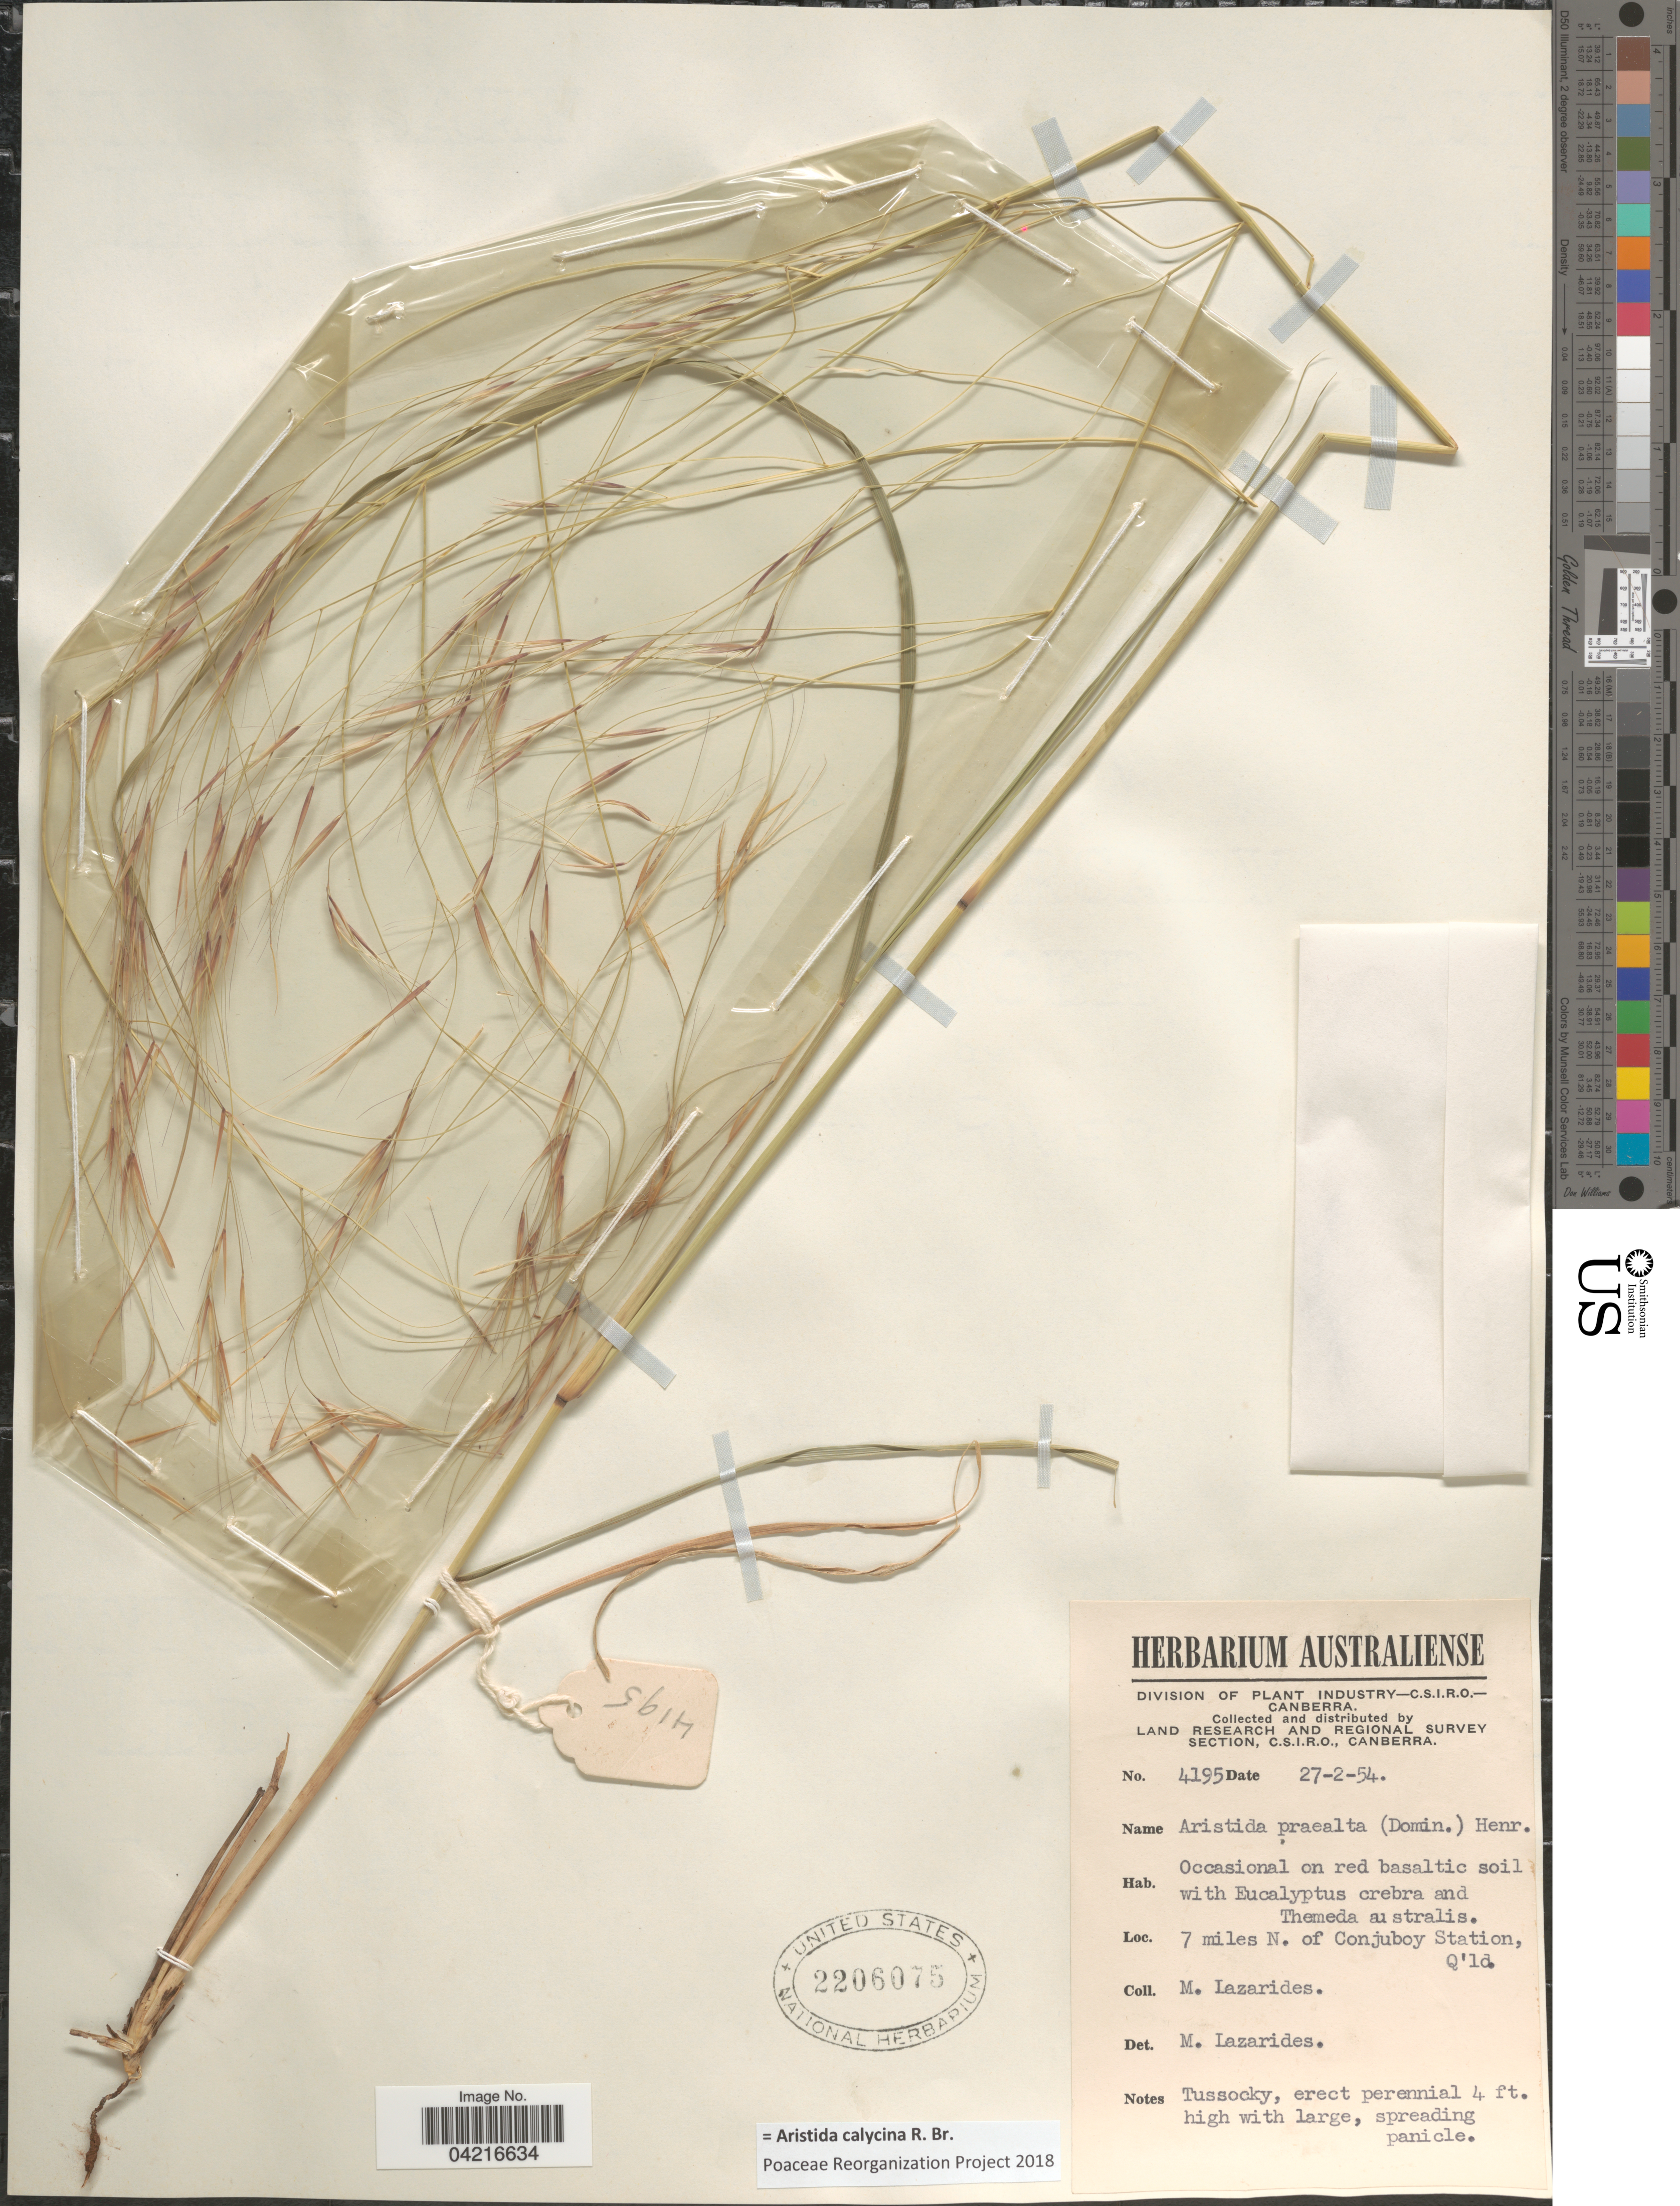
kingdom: Plantae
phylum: Tracheophyta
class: Liliopsida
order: Poales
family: Poaceae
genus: Aristida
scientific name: Aristida calycina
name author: R. Br.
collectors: M. Lazarides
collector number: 4195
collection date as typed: Transcribed d/m/y: 27/2/54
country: Australia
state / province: Queensland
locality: Land Research and Regional Survey Section, C.S.I.R.O. 7 miles N. of Conjuboy Station, Q'ld.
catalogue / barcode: US 2206075